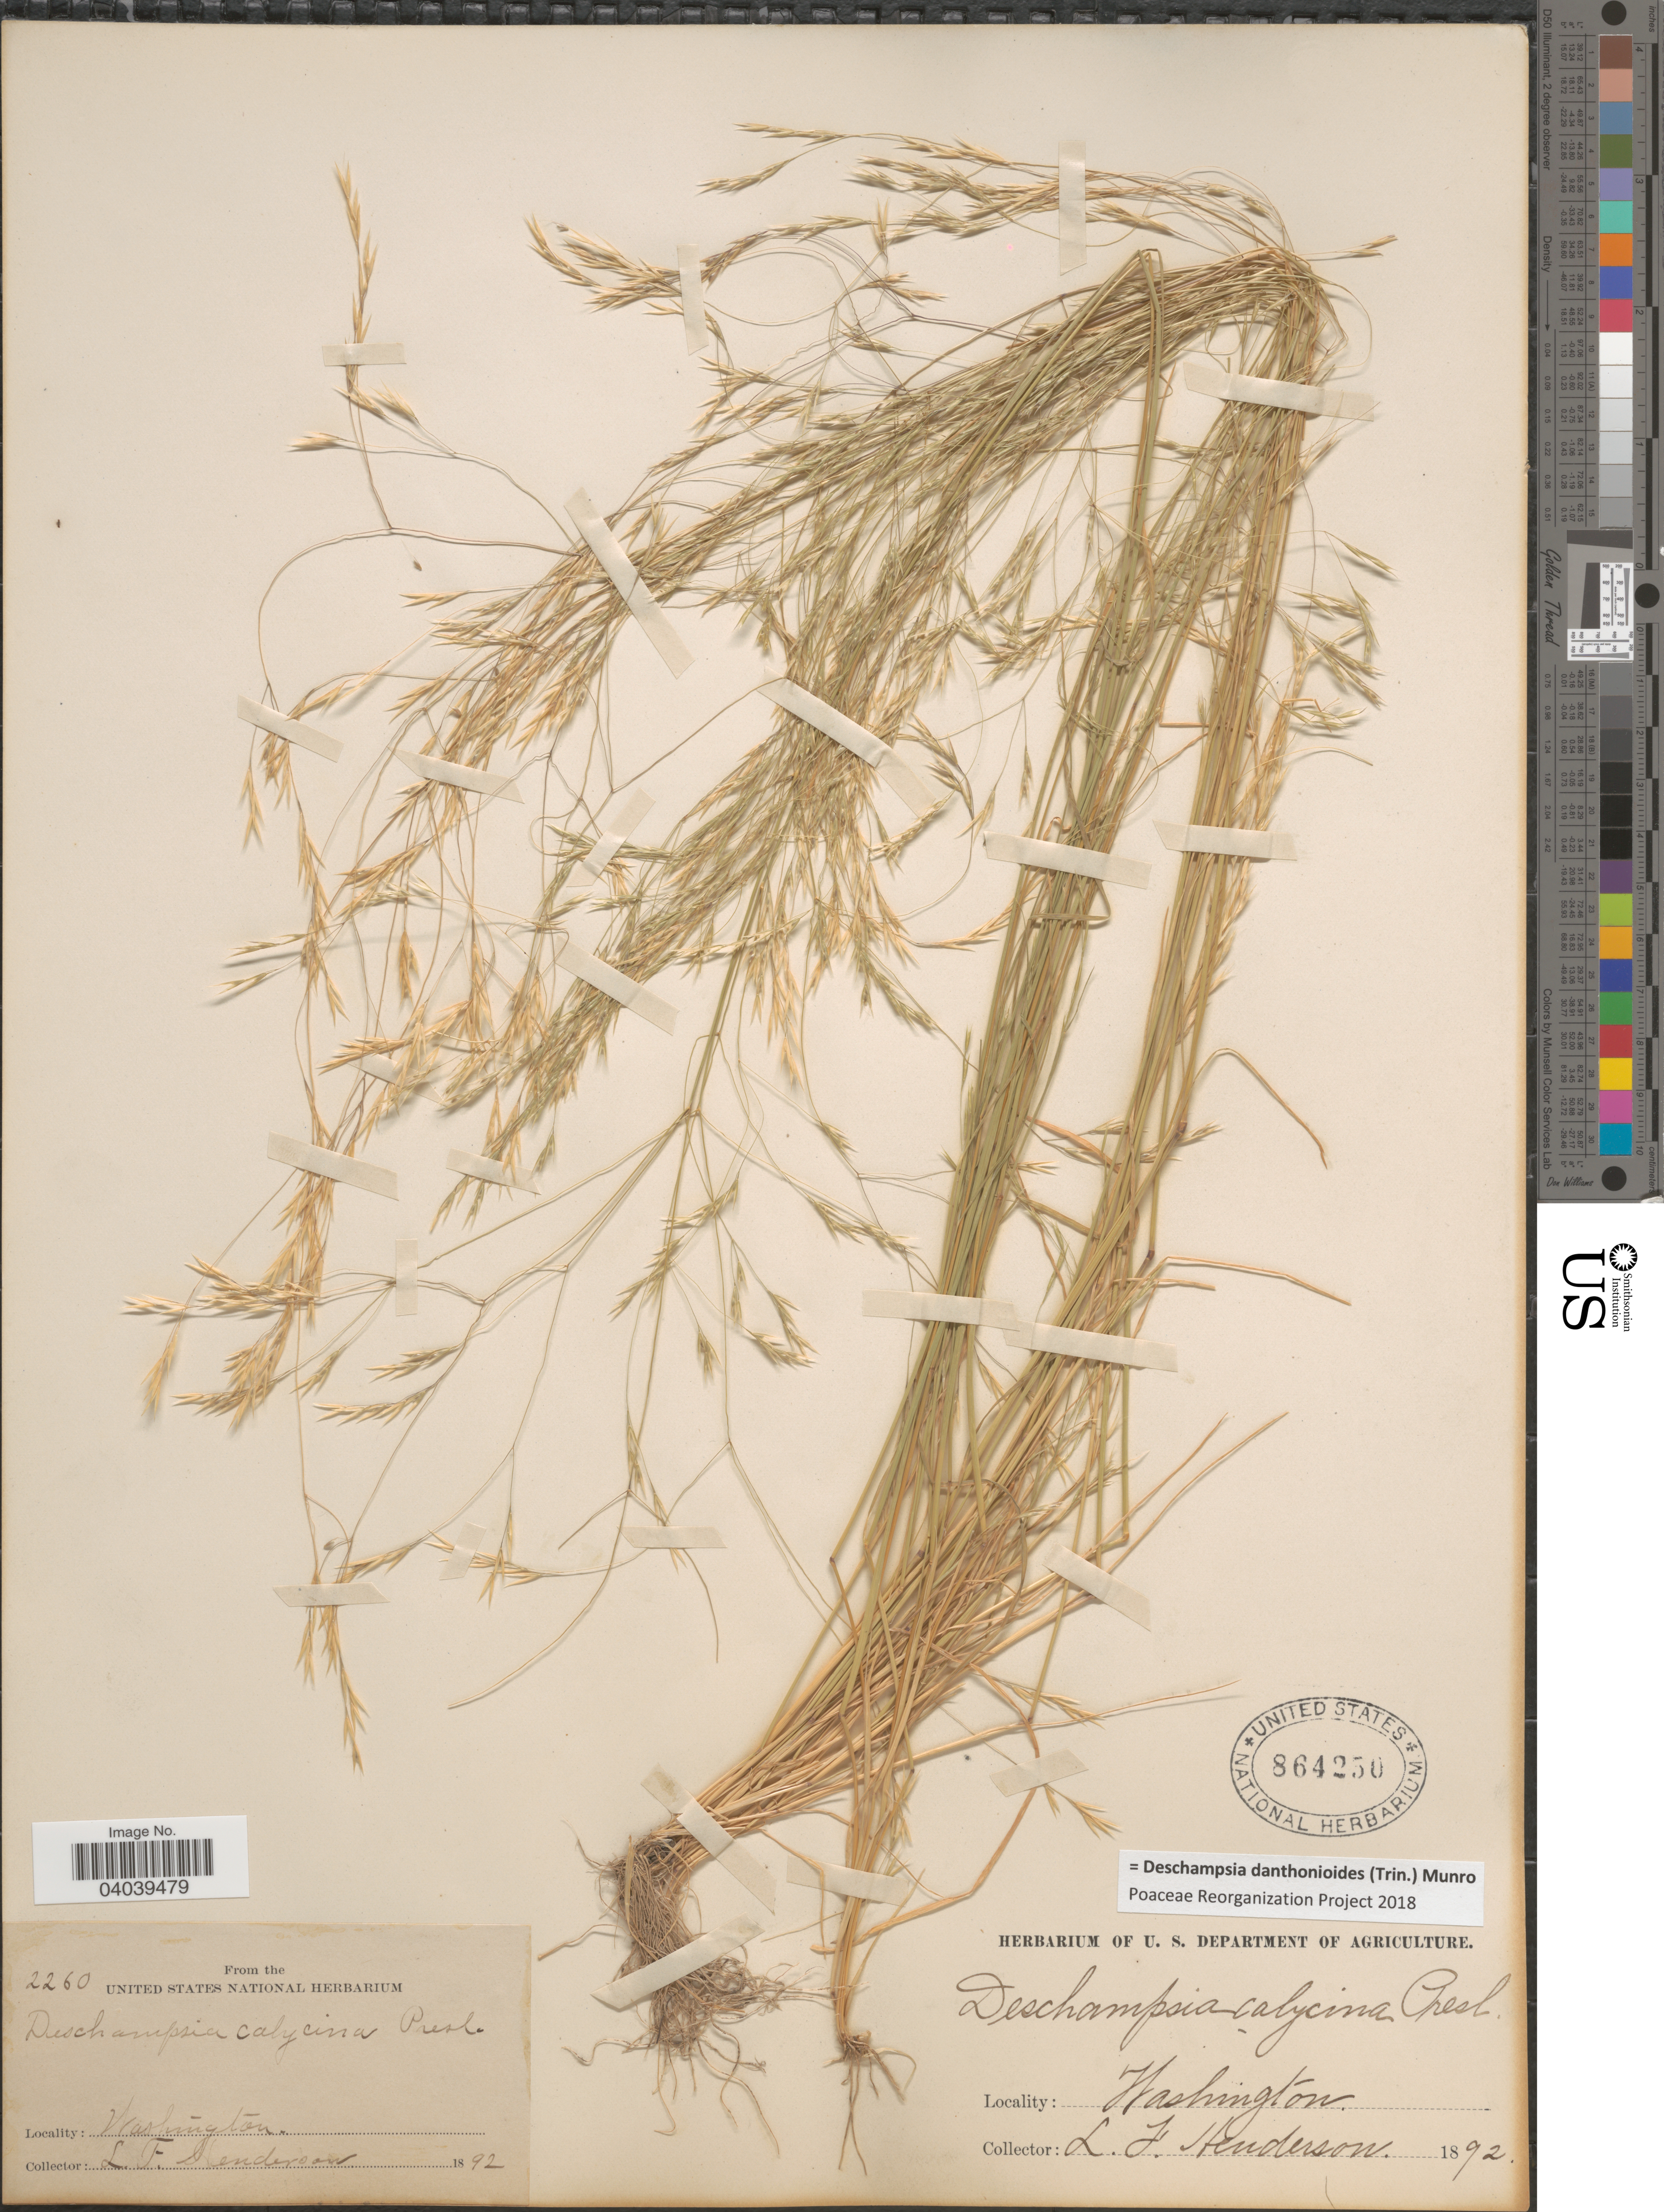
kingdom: Plantae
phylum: Tracheophyta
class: Liliopsida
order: Poales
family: Poaceae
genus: Deschampsia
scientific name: Deschampsia danthonioides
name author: (Trin.) Munro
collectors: L. Henderson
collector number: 2260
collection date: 1892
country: United States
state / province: Washington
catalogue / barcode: US 864250